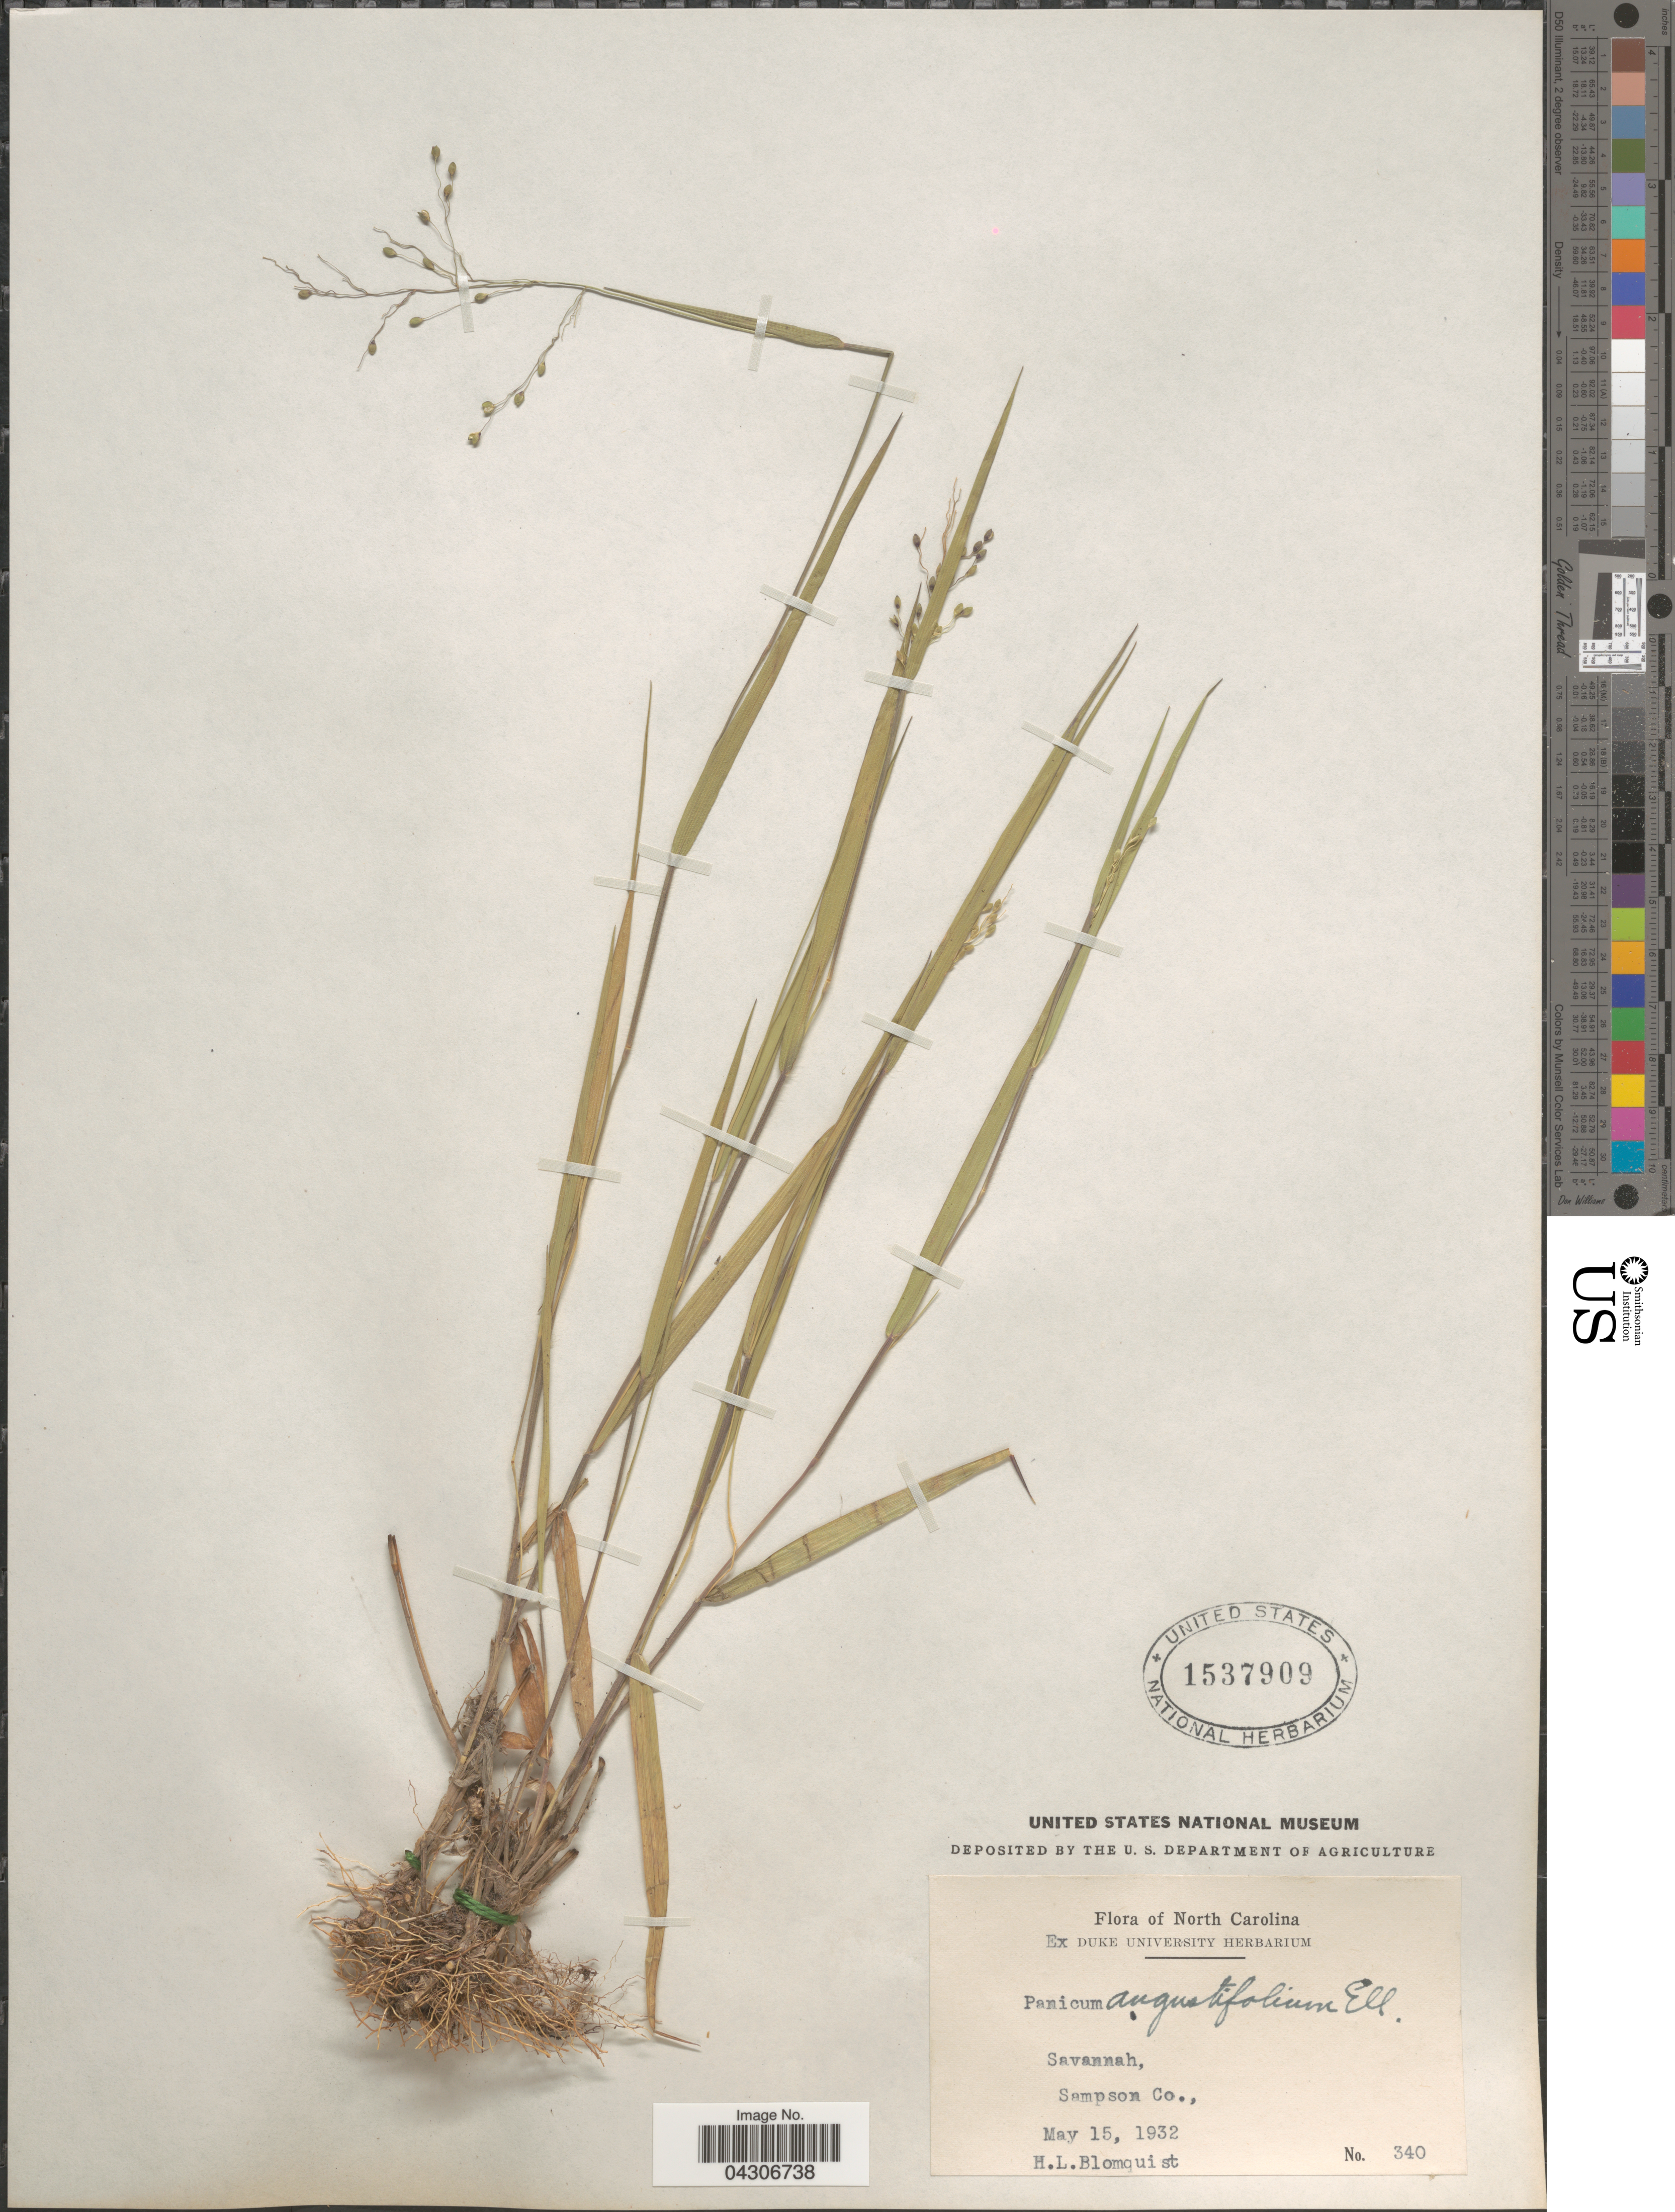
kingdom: Plantae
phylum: Tracheophyta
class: Liliopsida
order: Poales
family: Poaceae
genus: Dichanthelium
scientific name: Dichanthelium aciculare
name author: (Desv. ex Poir.) Gould & C.A. Clark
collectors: H. Blomquist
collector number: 340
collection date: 1932-05-15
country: United States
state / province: North Carolina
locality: Savannah. Sampson Co.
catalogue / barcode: US 1537909